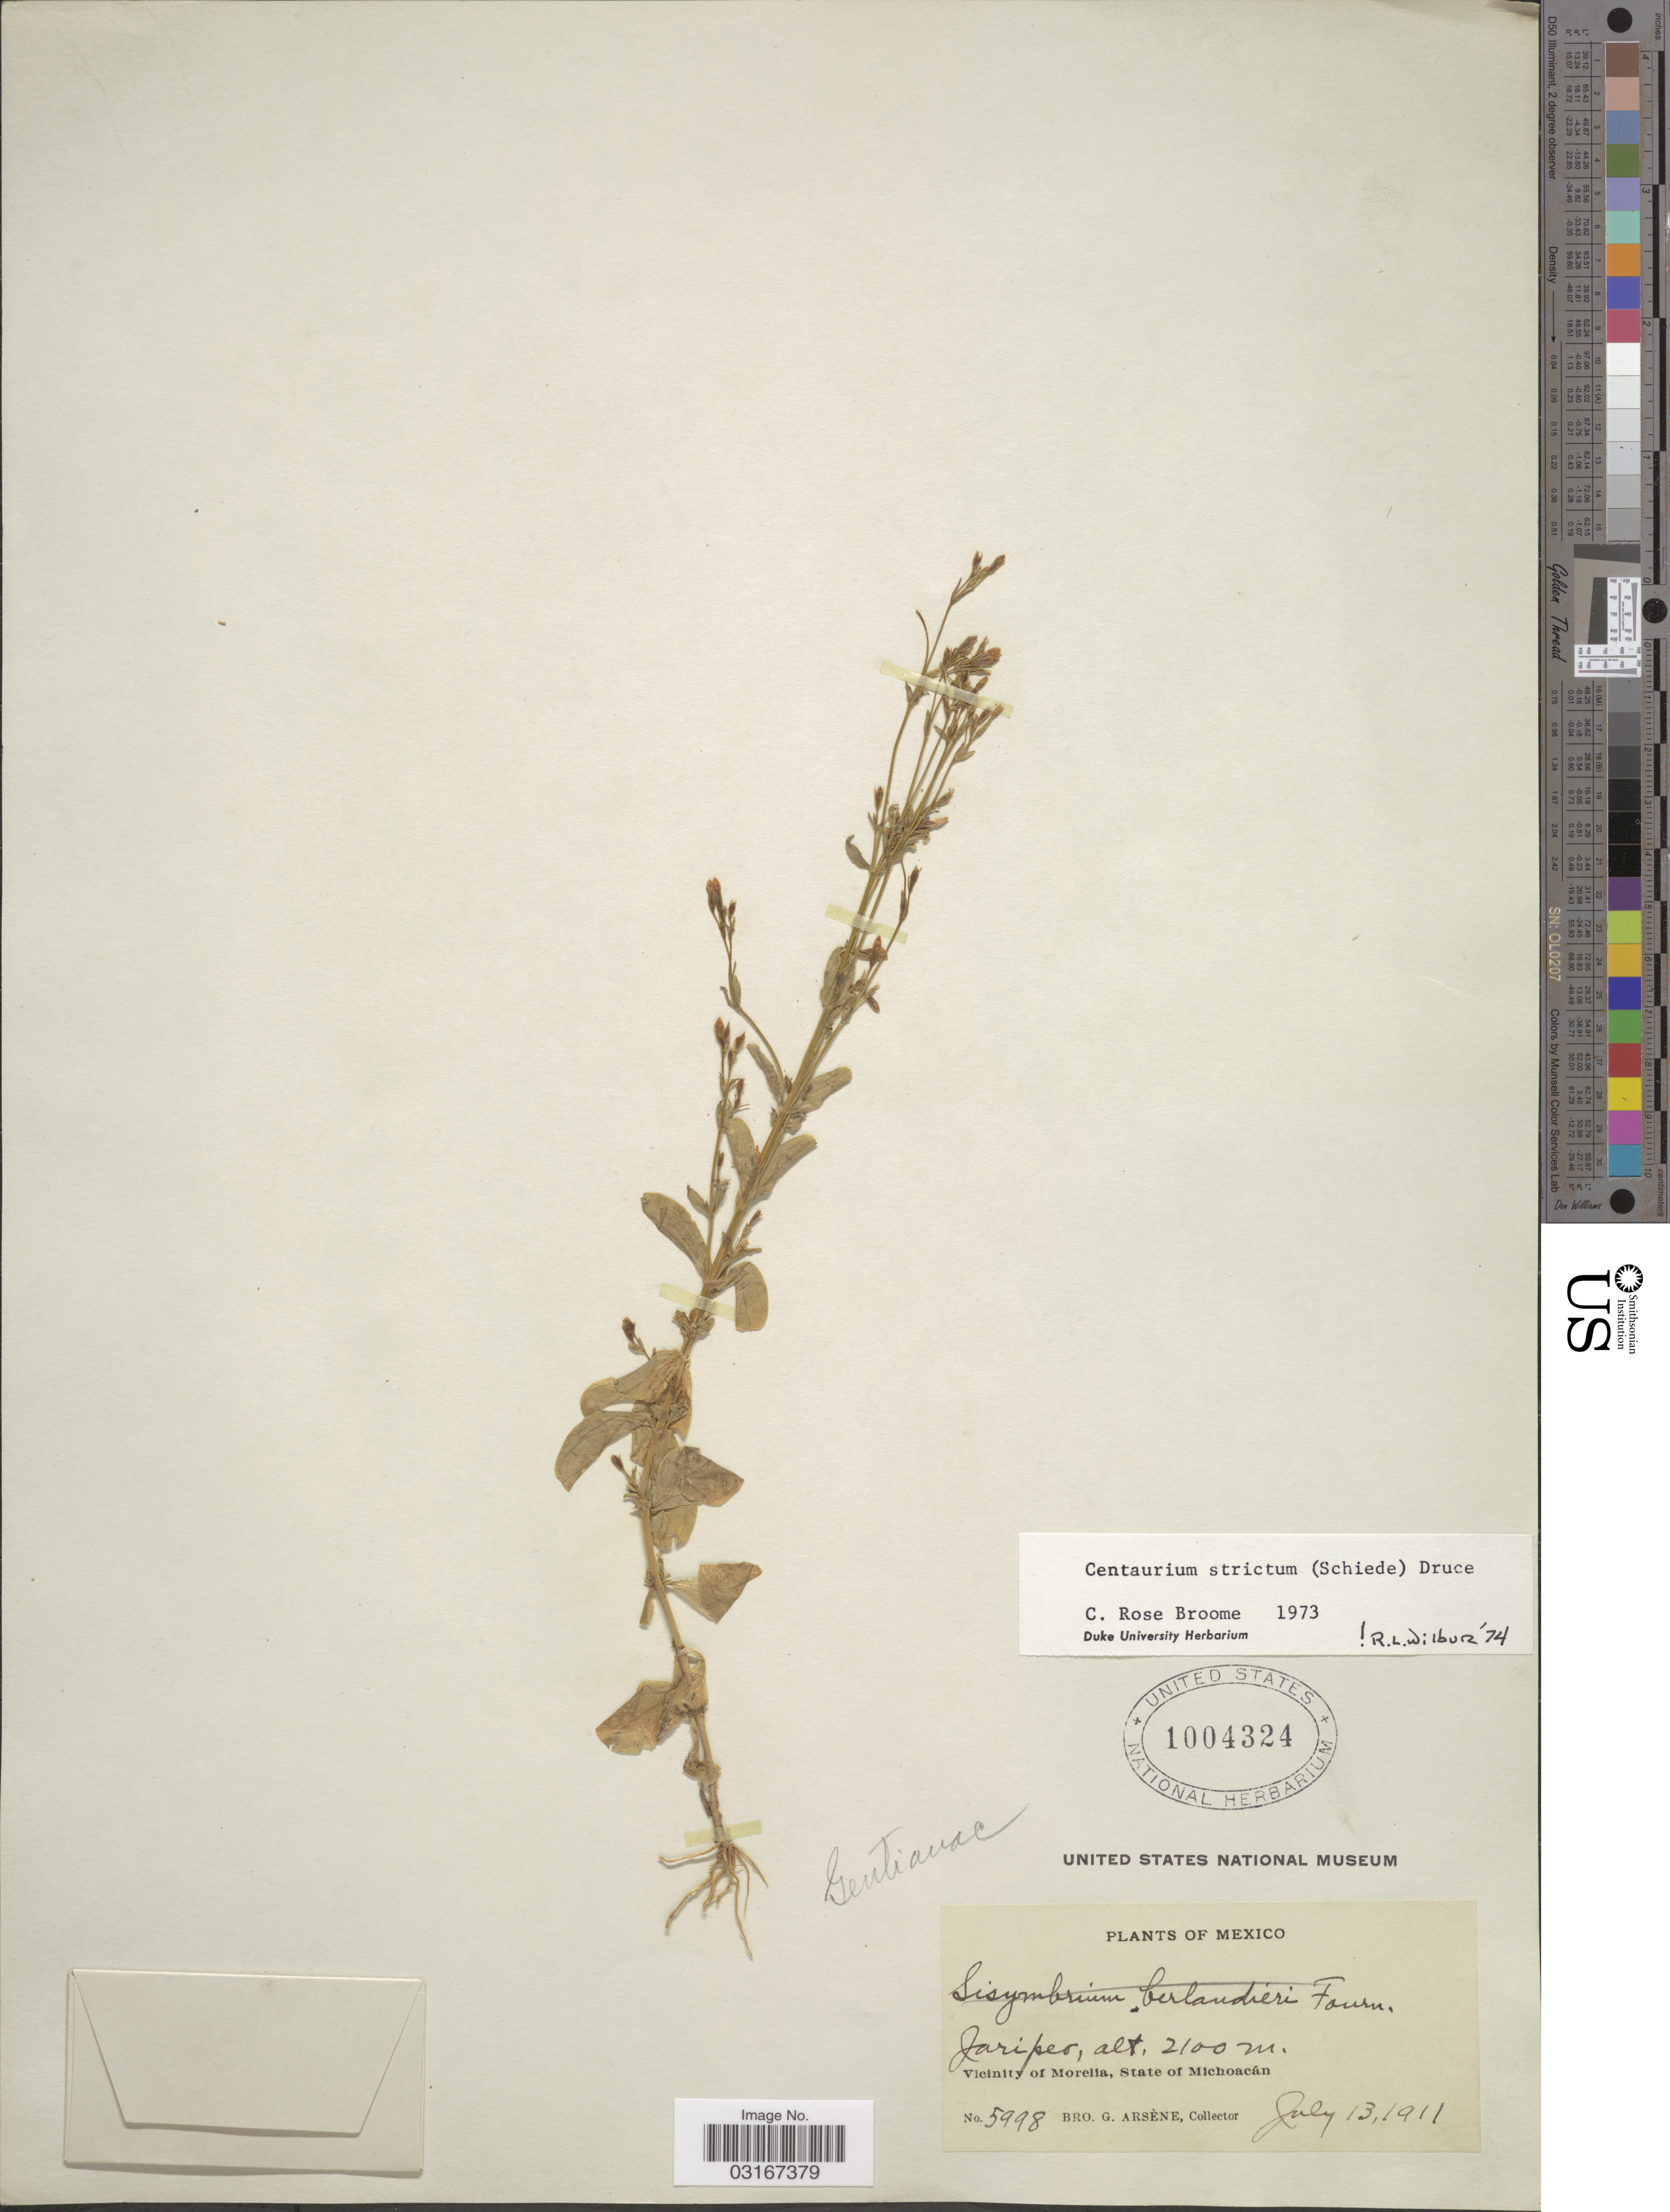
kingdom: Plantae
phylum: Tracheophyta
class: Magnoliopsida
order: Gentianales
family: Gentianaceae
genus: Centaurium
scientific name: Centaurium strictum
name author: (Schiede) Druce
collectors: Bro. G. Arsène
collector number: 5998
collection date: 1911-07-13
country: Mexico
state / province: Michoacán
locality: Jaripeo, Vicinity of Morelia.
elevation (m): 2100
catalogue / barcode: US 1004324